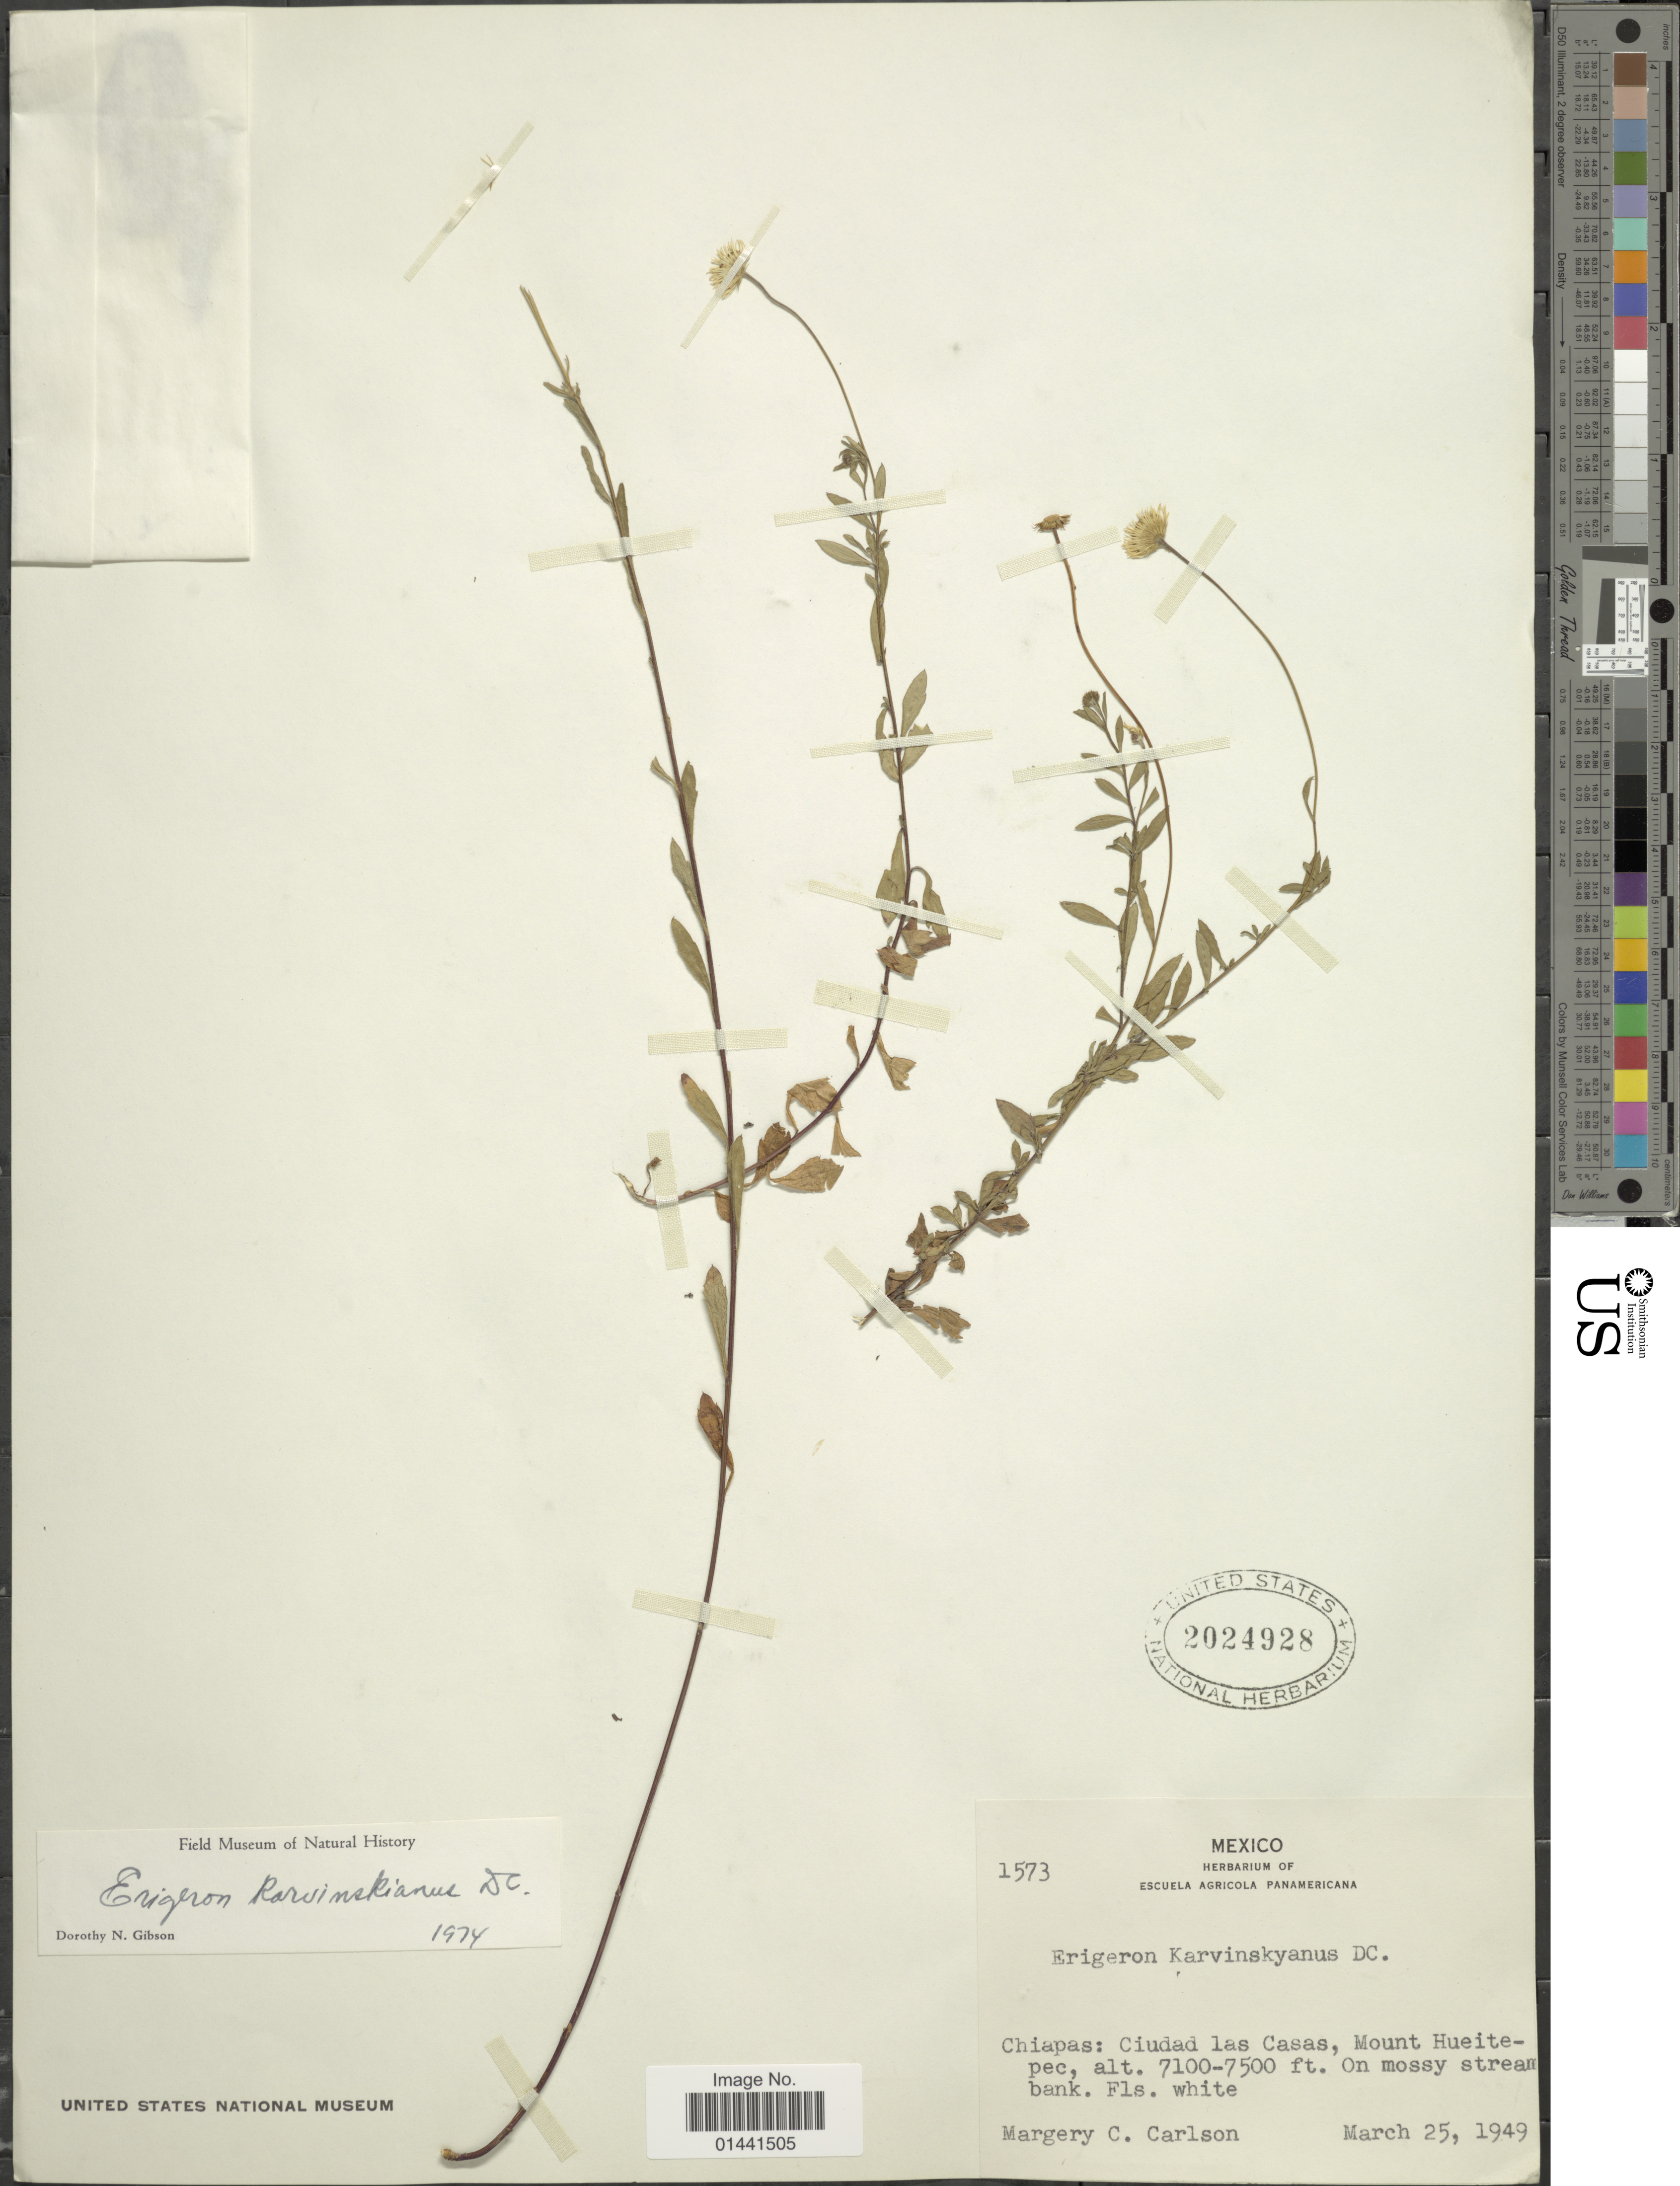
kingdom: Plantae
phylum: Tracheophyta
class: Magnoliopsida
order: Asterales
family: Asteraceae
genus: Erigeron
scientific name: Erigeron karvinskianus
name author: DC.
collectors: M. C. Carlson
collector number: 1573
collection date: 1949-03-25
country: Mexico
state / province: Chiapas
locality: Ciudad las Casas, Mount Huetepec, on mossy stream bank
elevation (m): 2164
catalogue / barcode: US 2024928